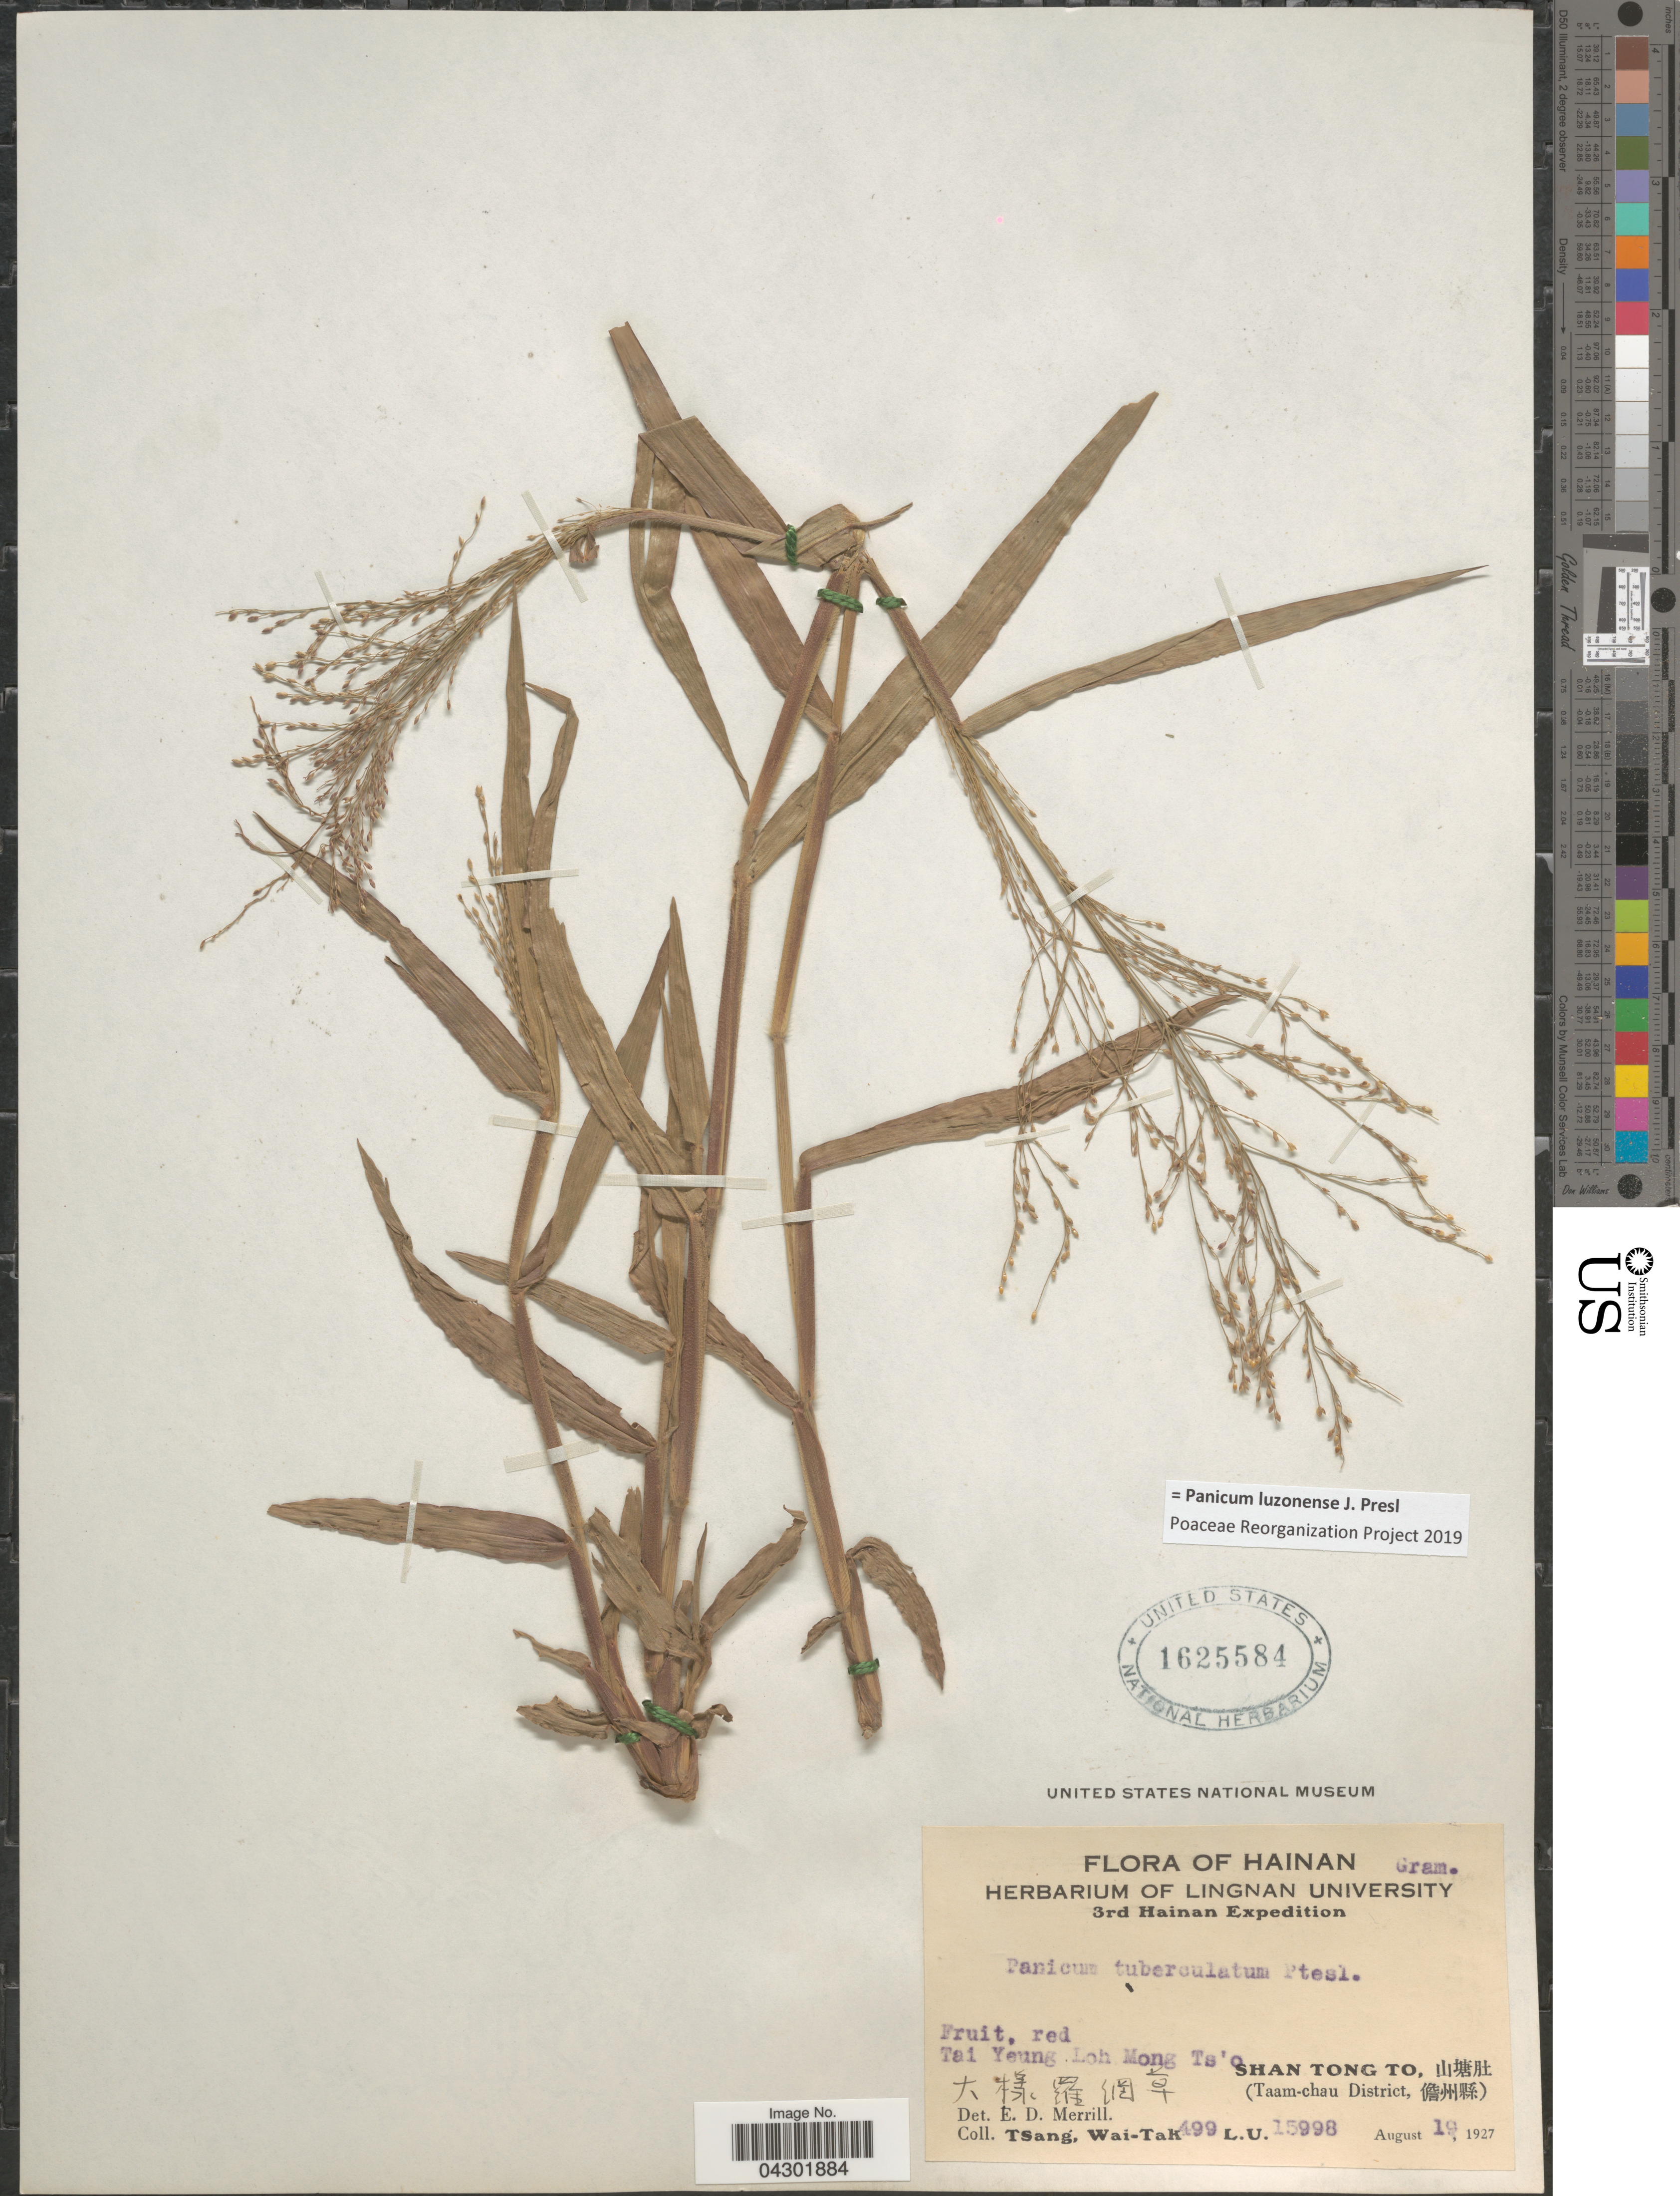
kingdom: Plantae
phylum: Tracheophyta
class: Liliopsida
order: Poales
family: Poaceae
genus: Panicum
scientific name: Panicum luzonense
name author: J. Presl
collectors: W. T. Tsang & L. Tsang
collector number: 499/15998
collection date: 1927-08-19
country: China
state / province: Hainan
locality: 3rd Hainan Expedition. Tai Yeung. X. Loh Mong Ts'o. Shan Tong To, X. (Taam-chau District, X).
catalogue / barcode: US 1625584